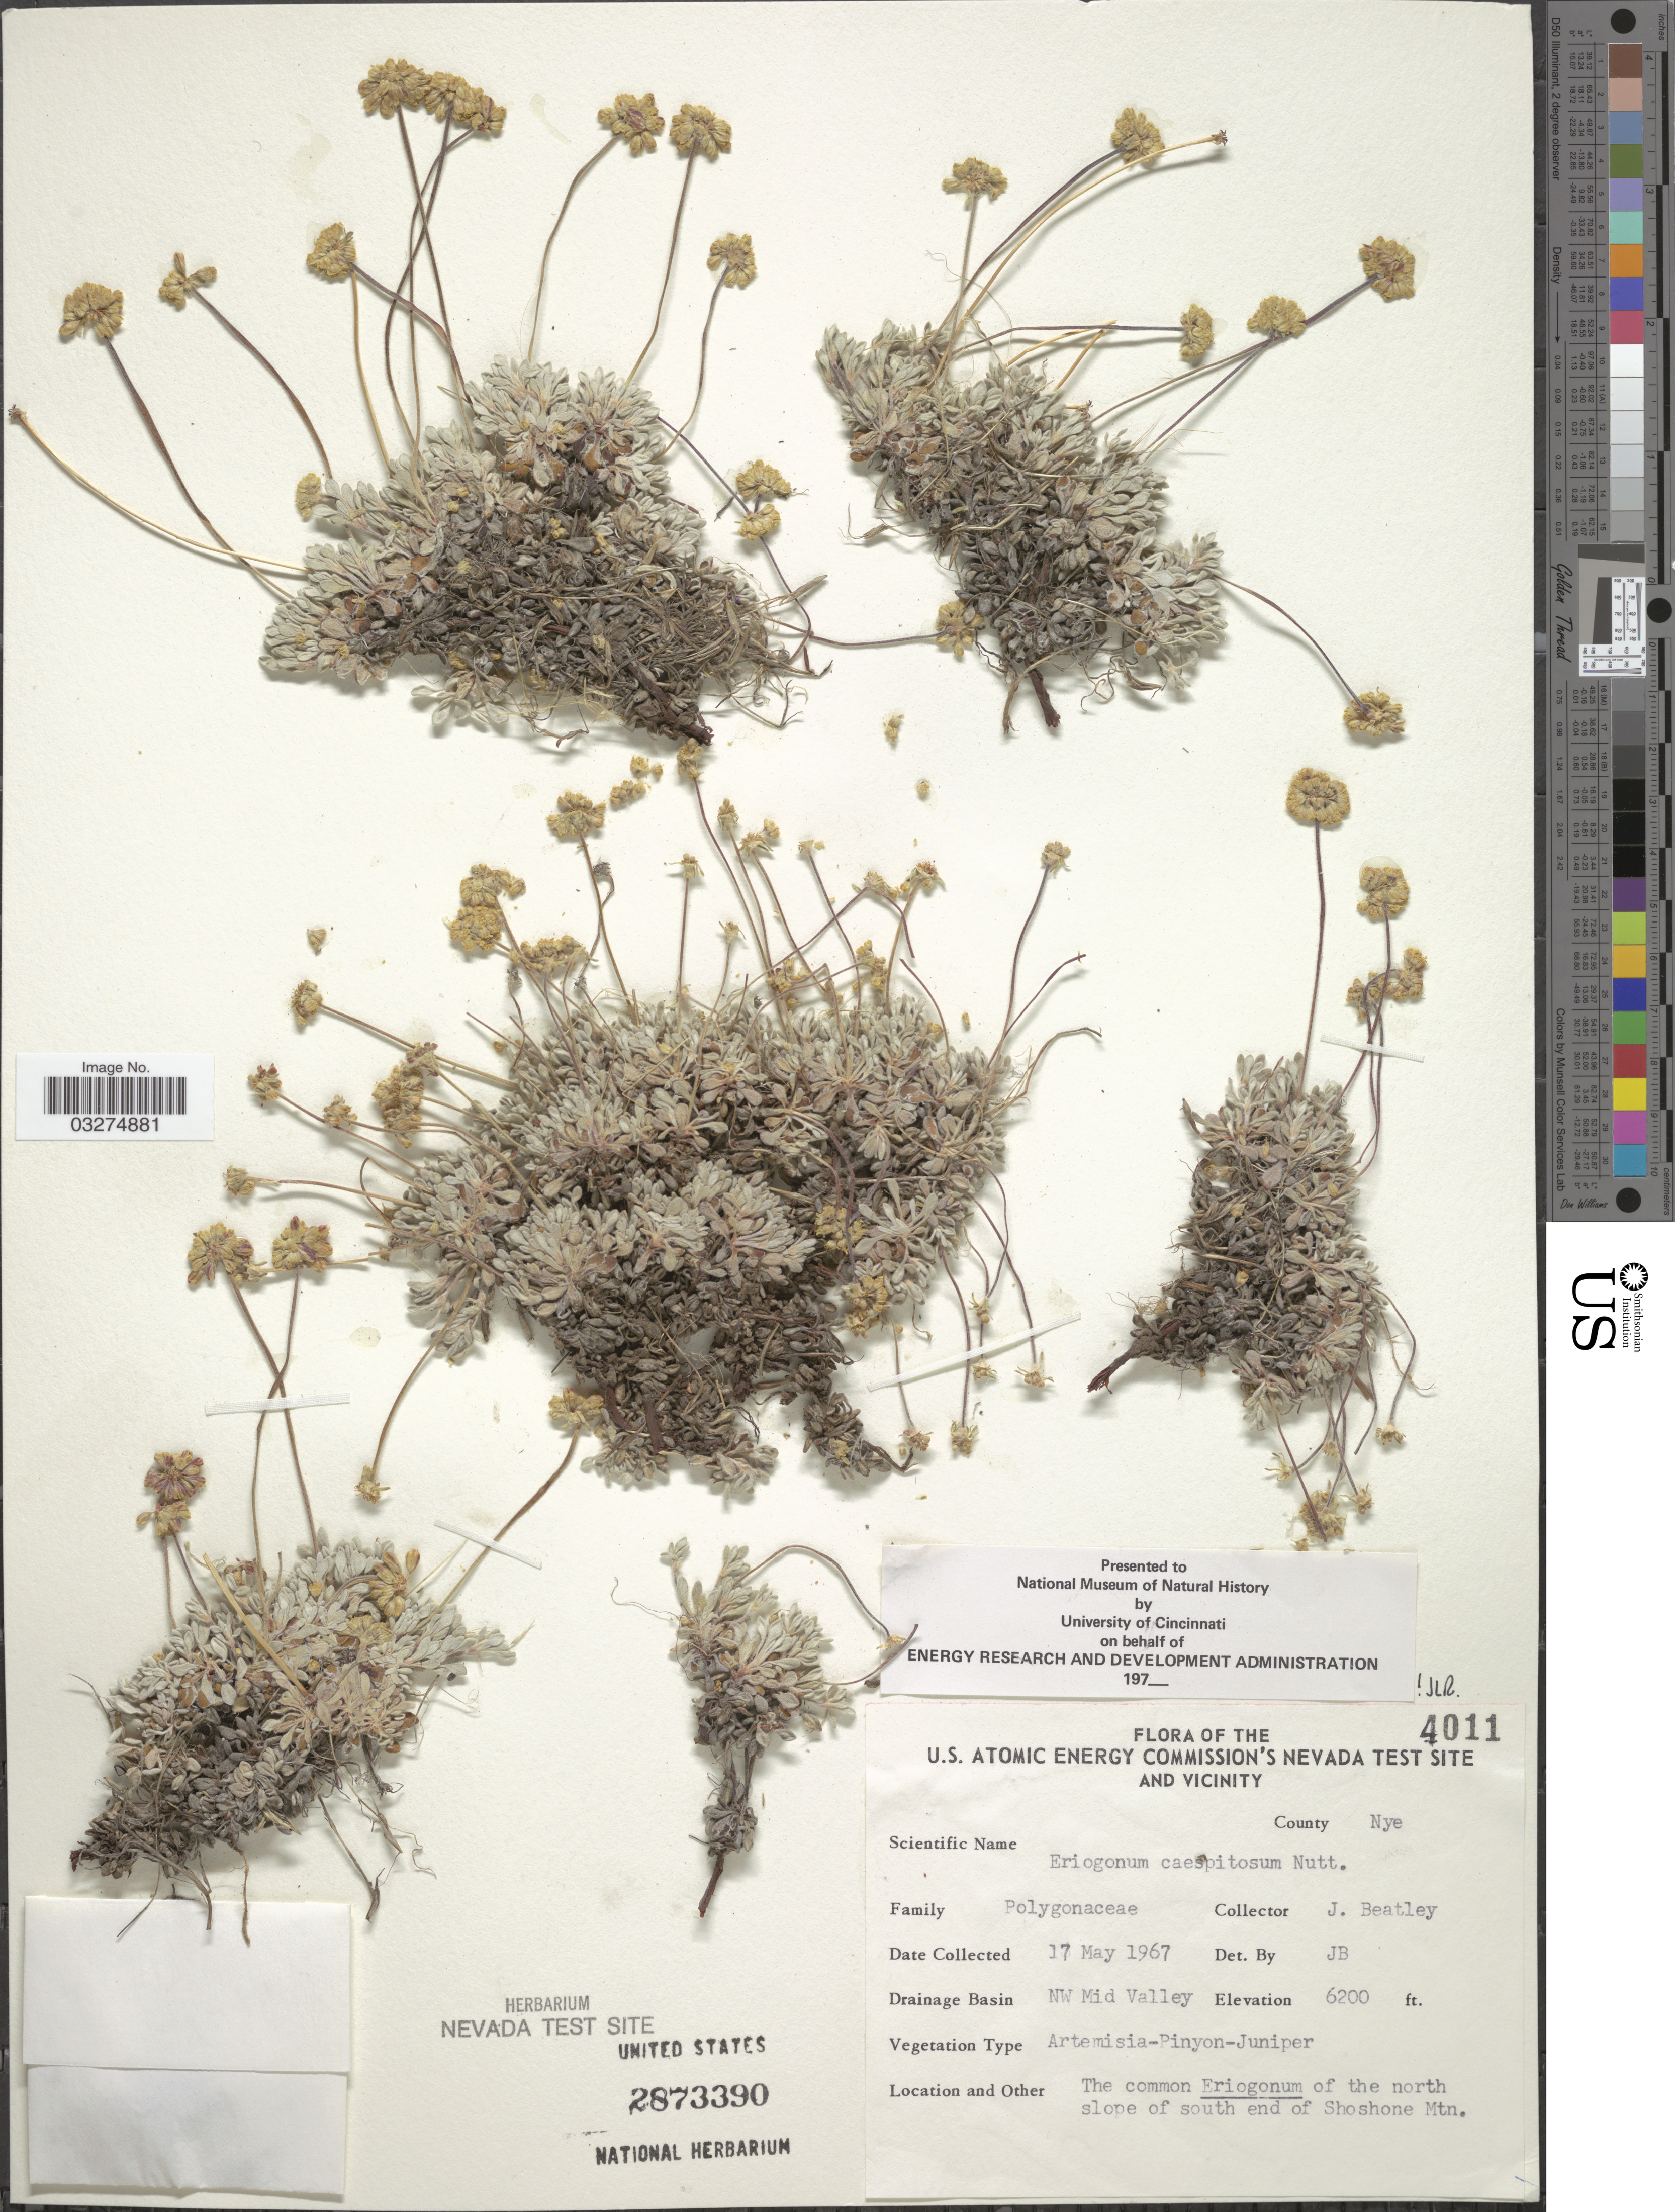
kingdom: Plantae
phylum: Tracheophyta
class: Magnoliopsida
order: Caryophyllales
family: Polygonaceae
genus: Eriogonum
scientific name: Eriogonum caespitosum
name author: Nutt.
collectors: J. C. Beatley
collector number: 4011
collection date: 1967-05-17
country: United States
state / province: Nevada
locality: U.S. Atomic Energy Commission's Nevada Test Site and Vicinity. County Nye. Drainage Basin NW Mid Valley. The north slope of south end of Shoshone Mtn.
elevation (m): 1890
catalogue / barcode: US 2873390